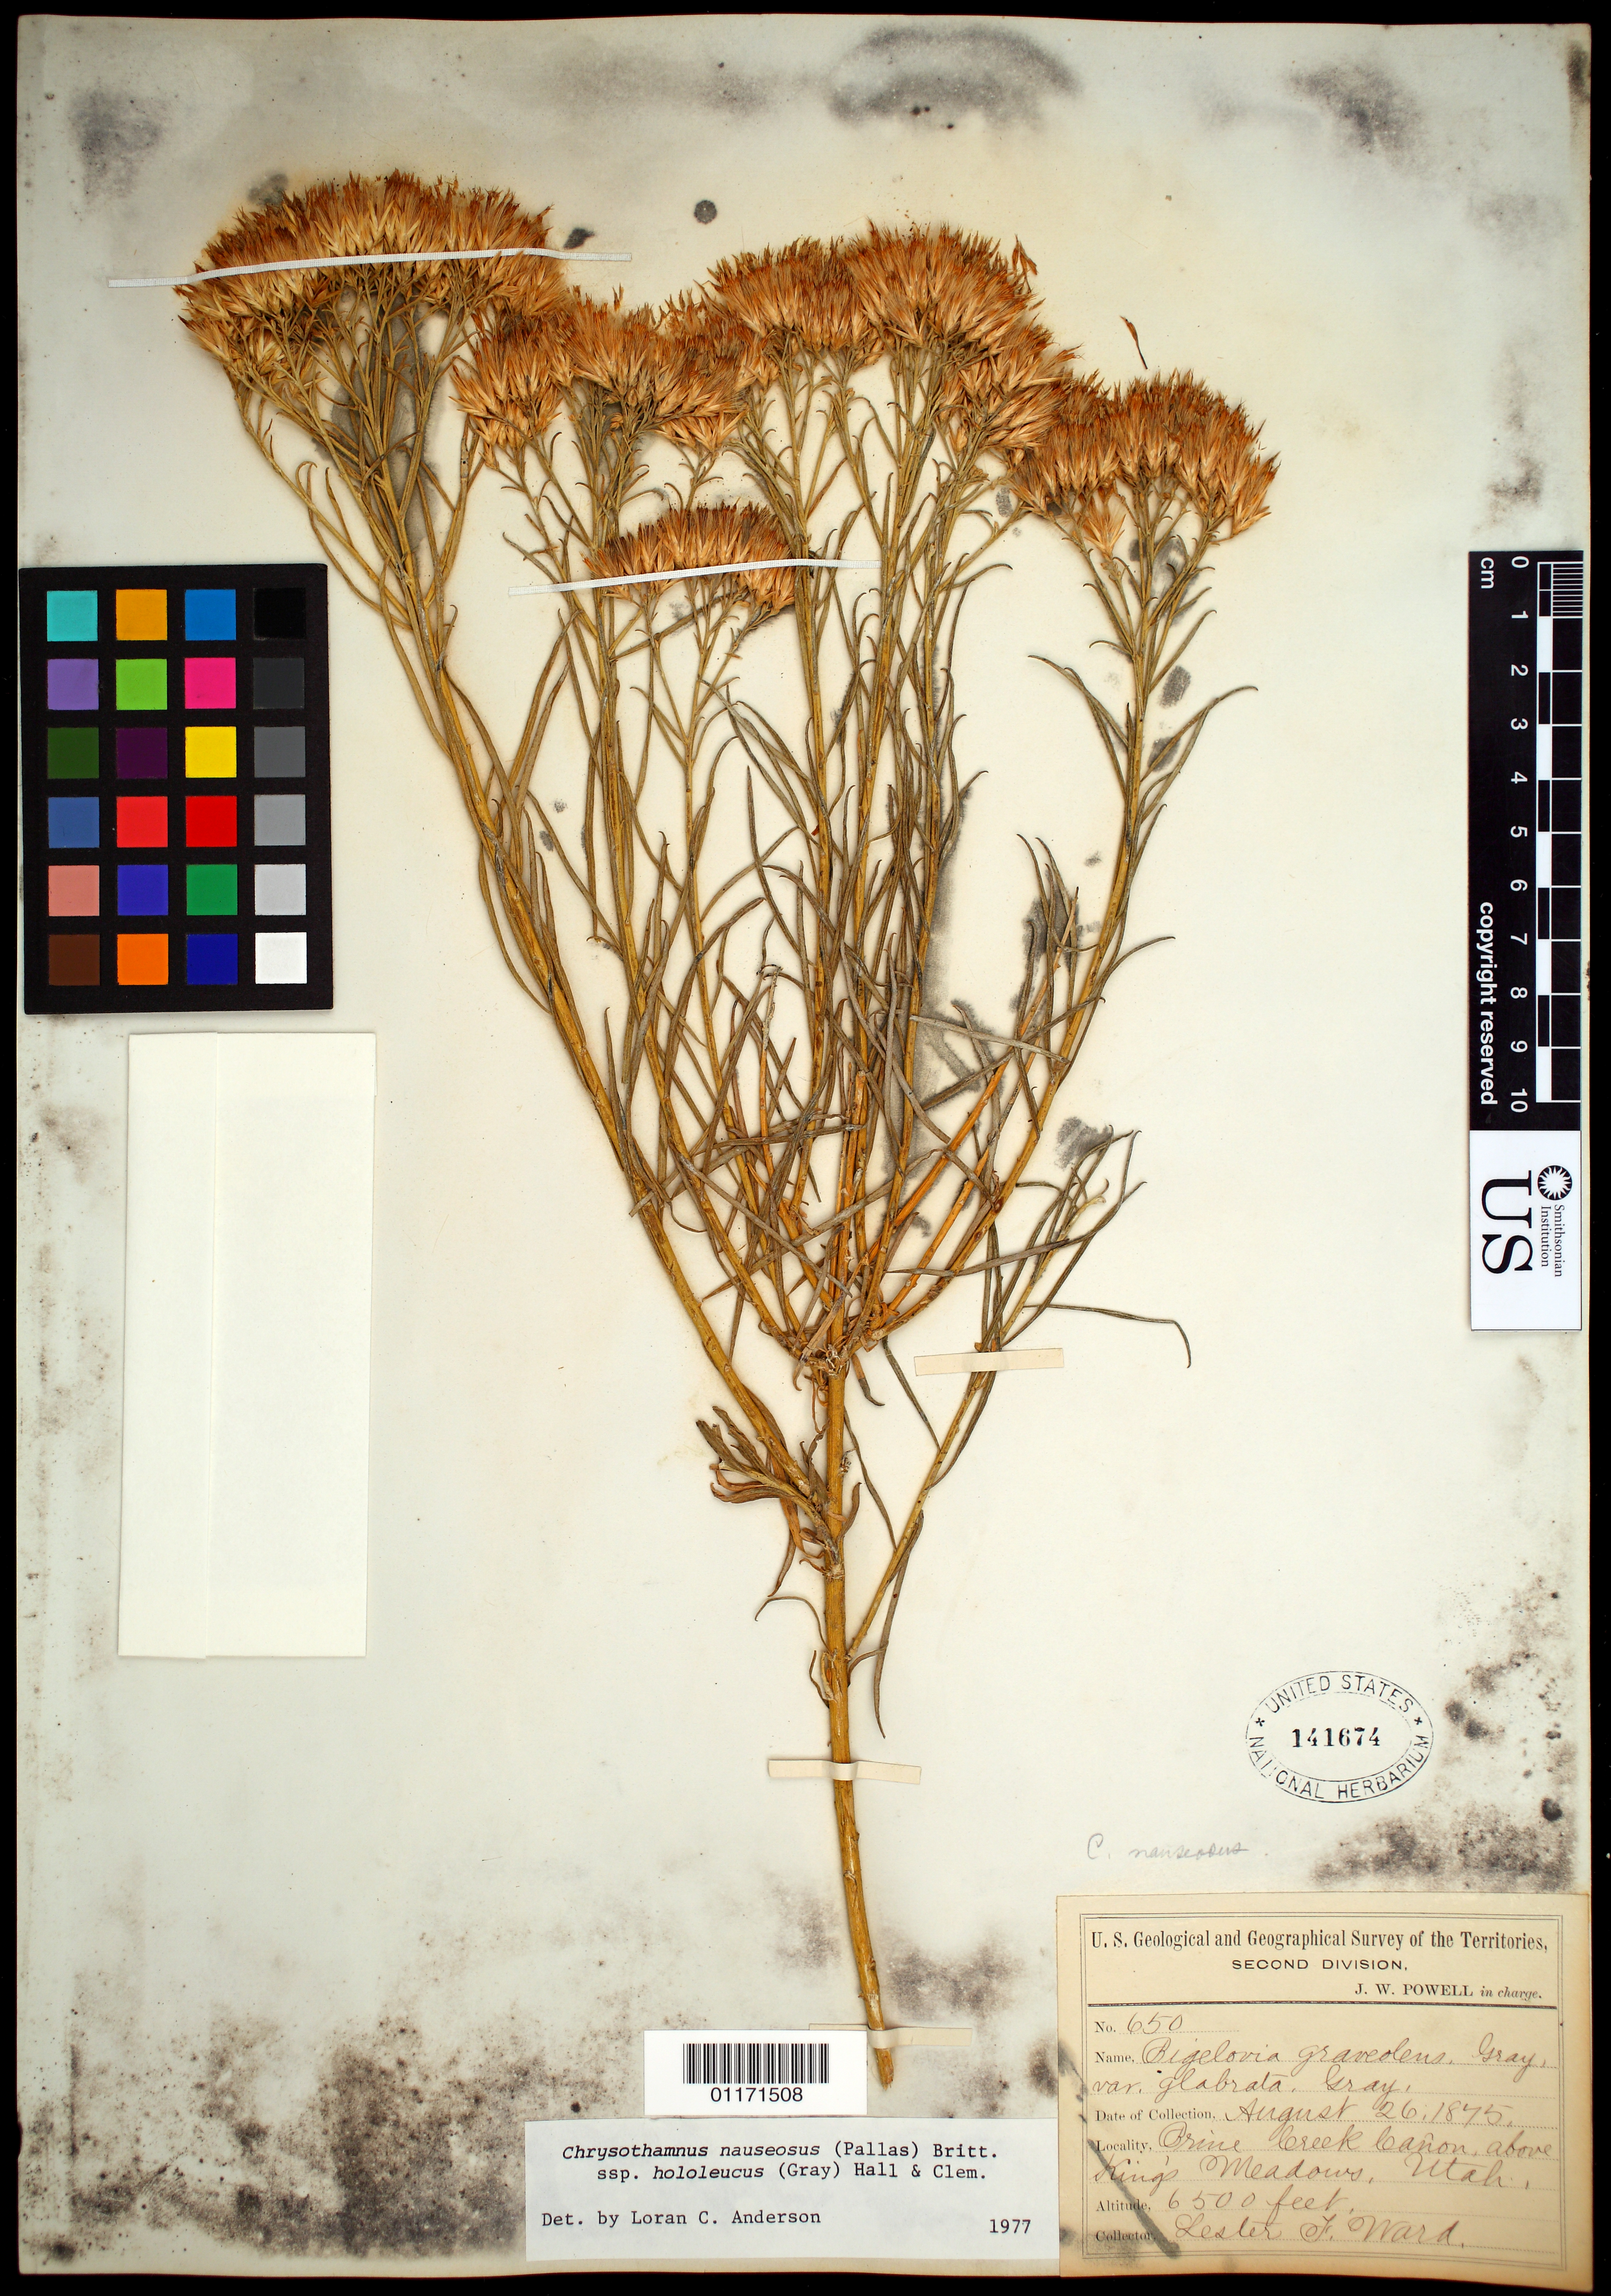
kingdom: Plantae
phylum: Tracheophyta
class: Magnoliopsida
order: Asterales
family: Asteraceae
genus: Ericameria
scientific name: Ericameria nauseosa var. hololeuca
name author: (A. Gray) G.L. Nesom & G.I. Baird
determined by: Urbatsch, Lowell E., Curator (LSU), Louisiana State University (UNITED STATES)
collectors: L. F. Ward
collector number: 650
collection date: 1875-08-26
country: United States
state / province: Utah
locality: Brine Creek Canyon, above King's Meadows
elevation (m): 1981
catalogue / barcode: US 141674